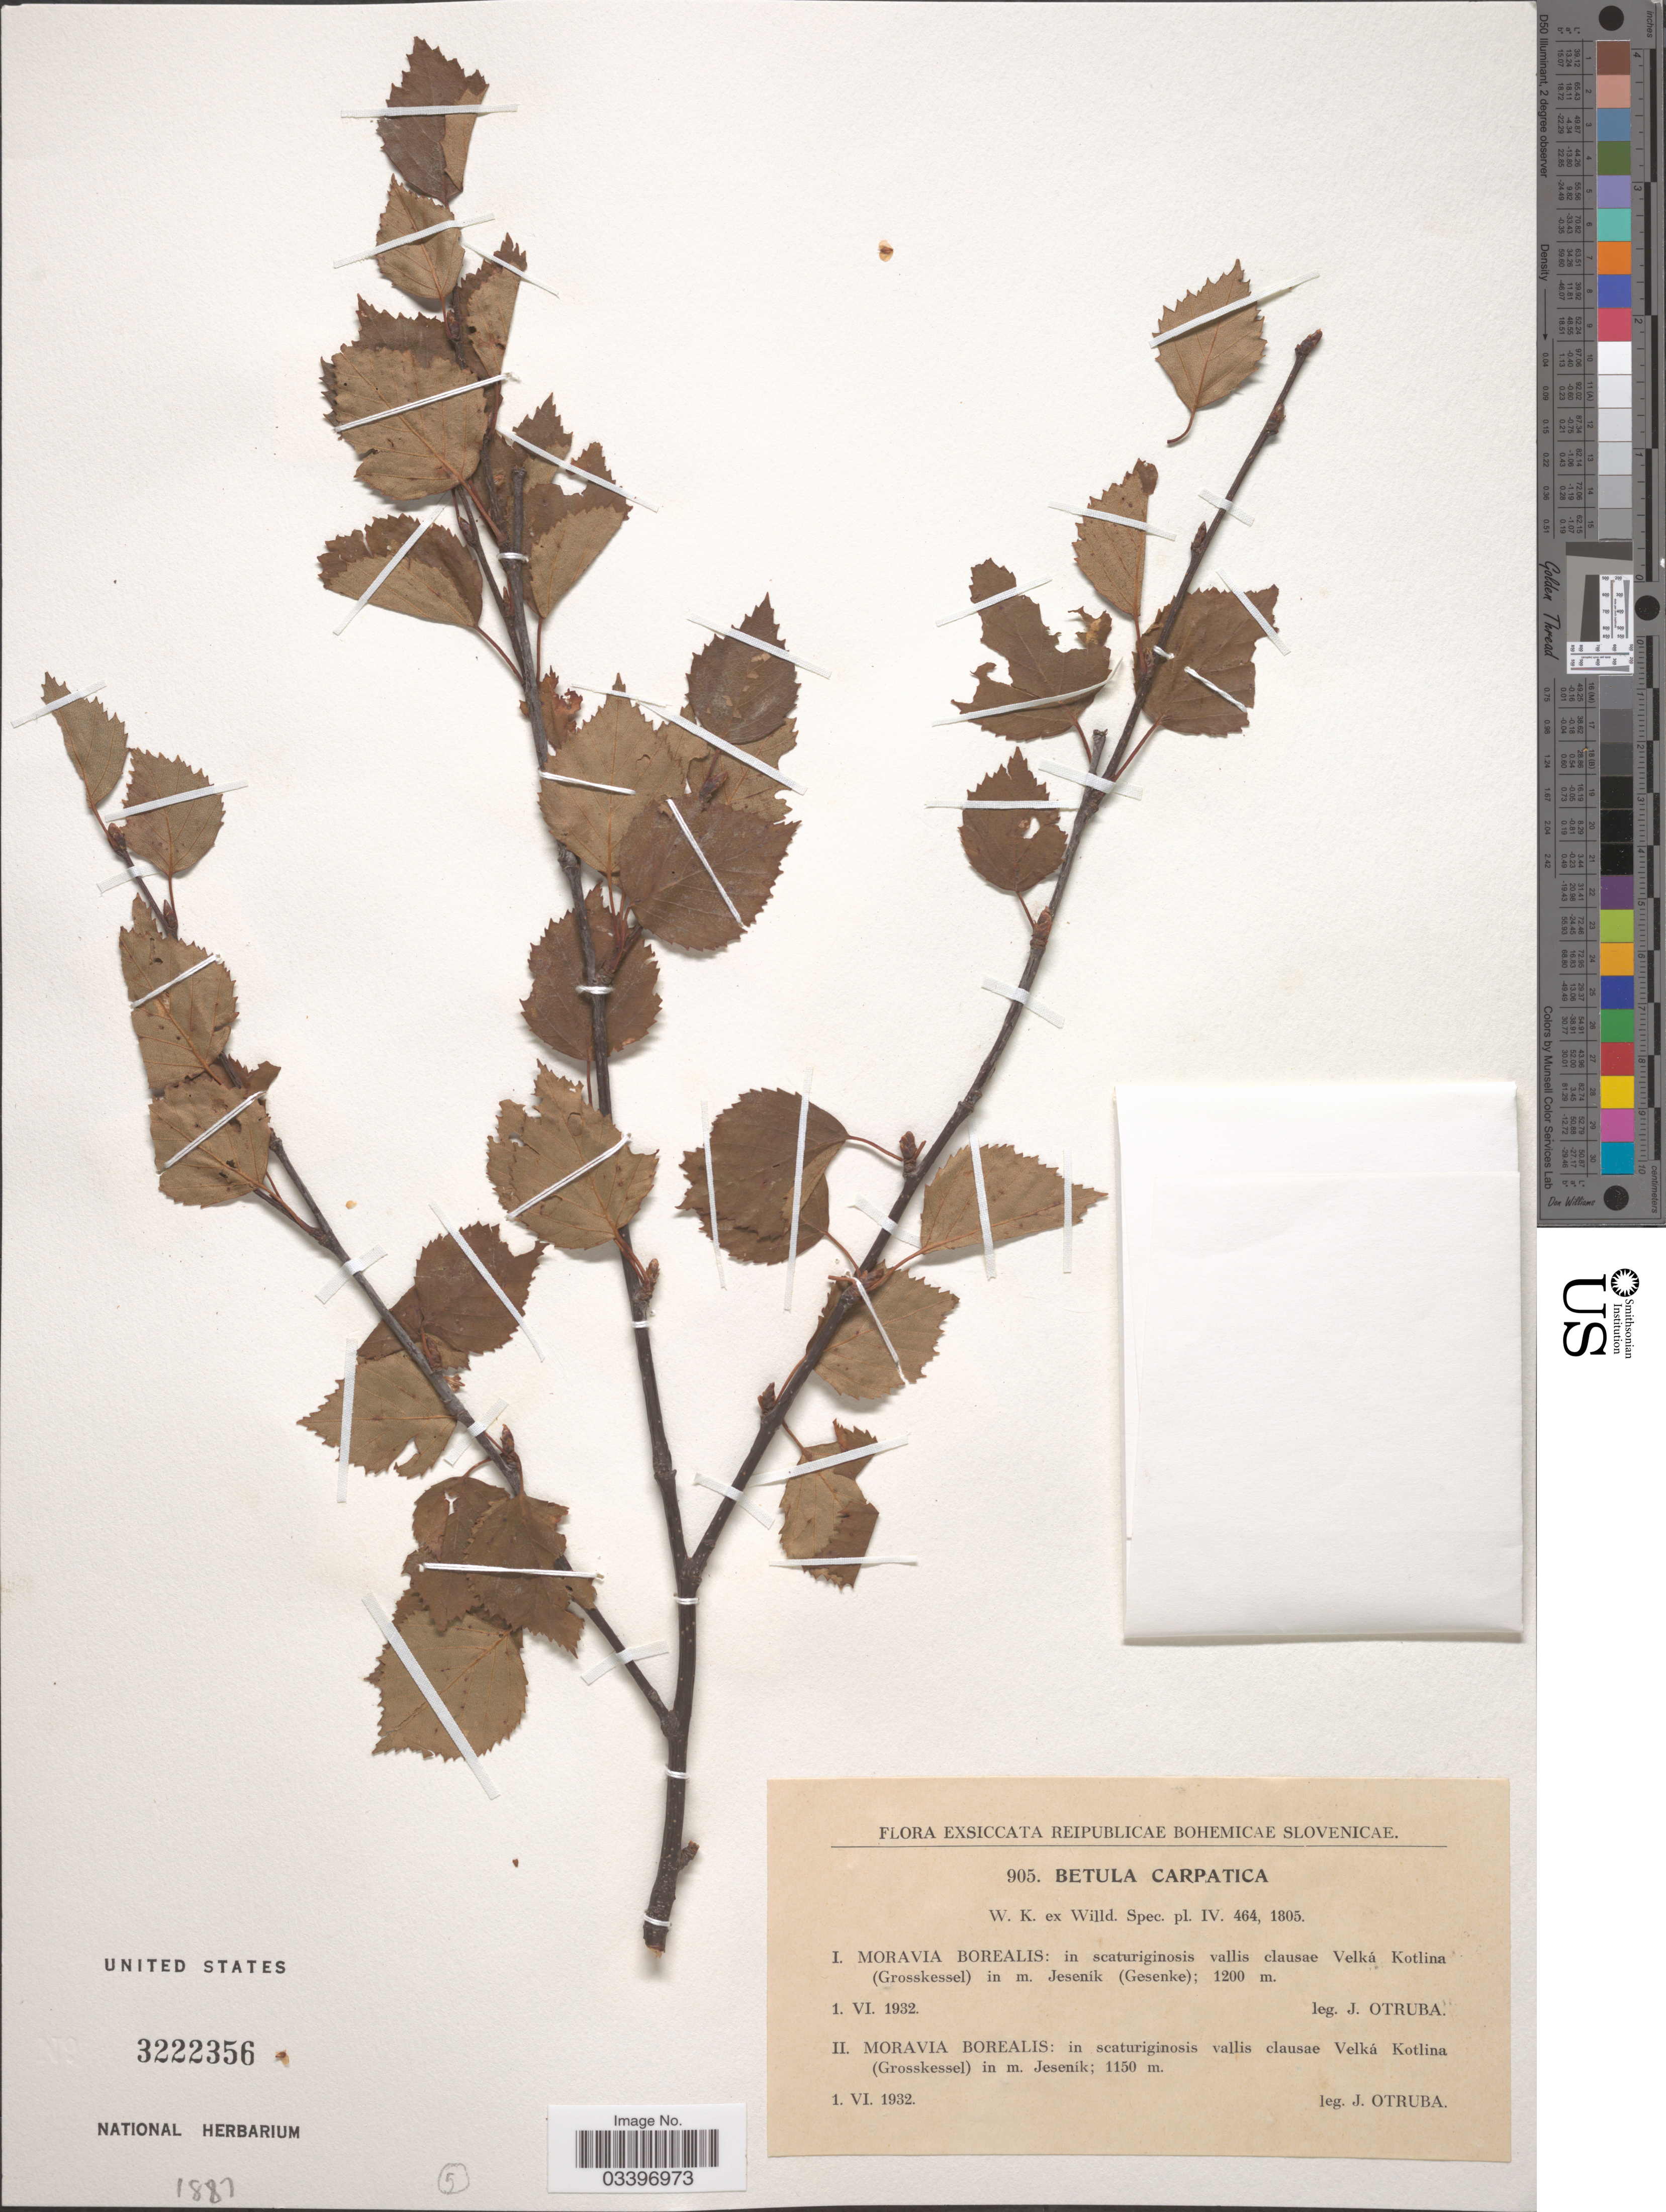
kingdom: Plantae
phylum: Tracheophyta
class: Magnoliopsida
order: Fagales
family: Betulaceae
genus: Betula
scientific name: Betula carpatica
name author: Waldst. & Kit. ex Willd.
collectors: J. Otruba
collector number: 905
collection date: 1932-06-01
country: Poland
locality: Reipublicae Bohemicae Slovenicae. Moravia Borealis: in scaturiginosis vallis clausae Velká Kotlina (Grosskessel) in m. Jeseník (Gesenke).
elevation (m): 1200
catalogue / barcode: US 3222356